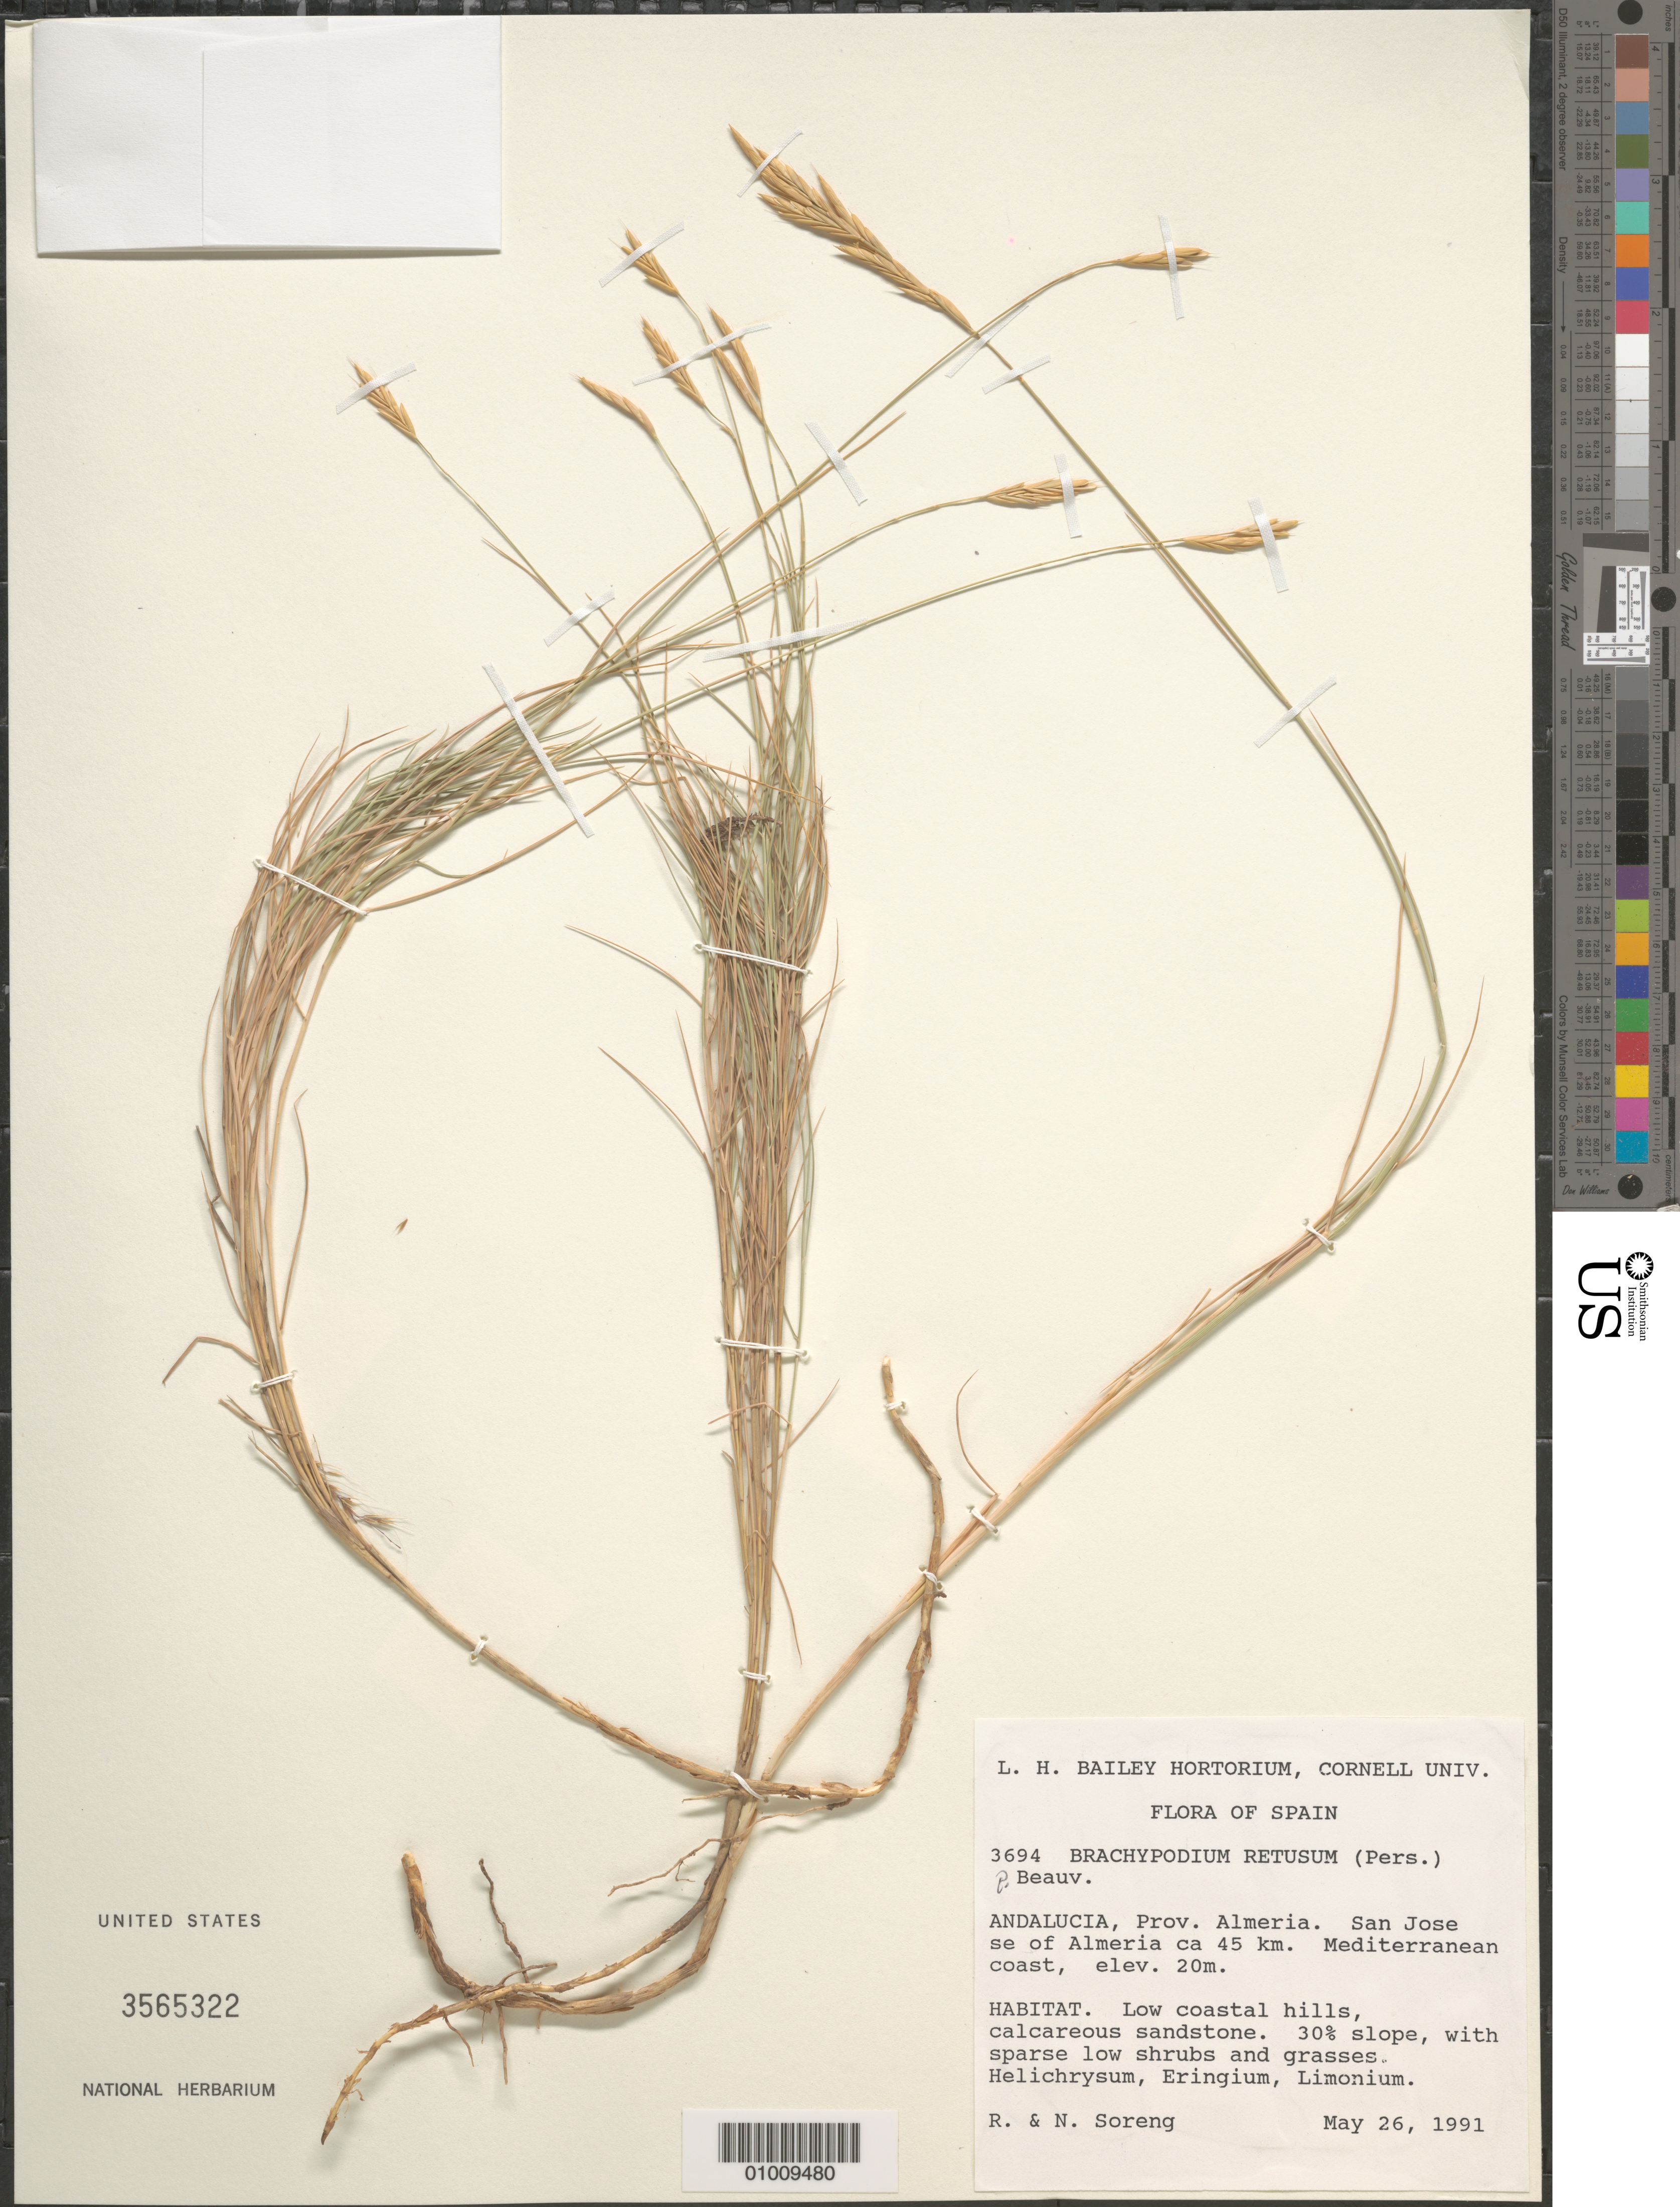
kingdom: Plantae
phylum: Tracheophyta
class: Liliopsida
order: Poales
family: Poaceae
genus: Brachypodium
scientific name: Brachypodium retusum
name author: (Pers.) P. Beauv.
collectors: R. J. Soreng & N. L. Soreng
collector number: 3694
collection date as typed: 26 May 1991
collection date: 1991-05-26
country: Spain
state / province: Andalucia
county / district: Almeria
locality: San Jose SE of Almeria ca 45 km Mediterranean coast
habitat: Low coastal hills, calcareous sandstone. 30% slope, with sparse low shrubs and grasses. Helichrysum, Eringium, Limonium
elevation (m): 20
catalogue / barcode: US 3565322